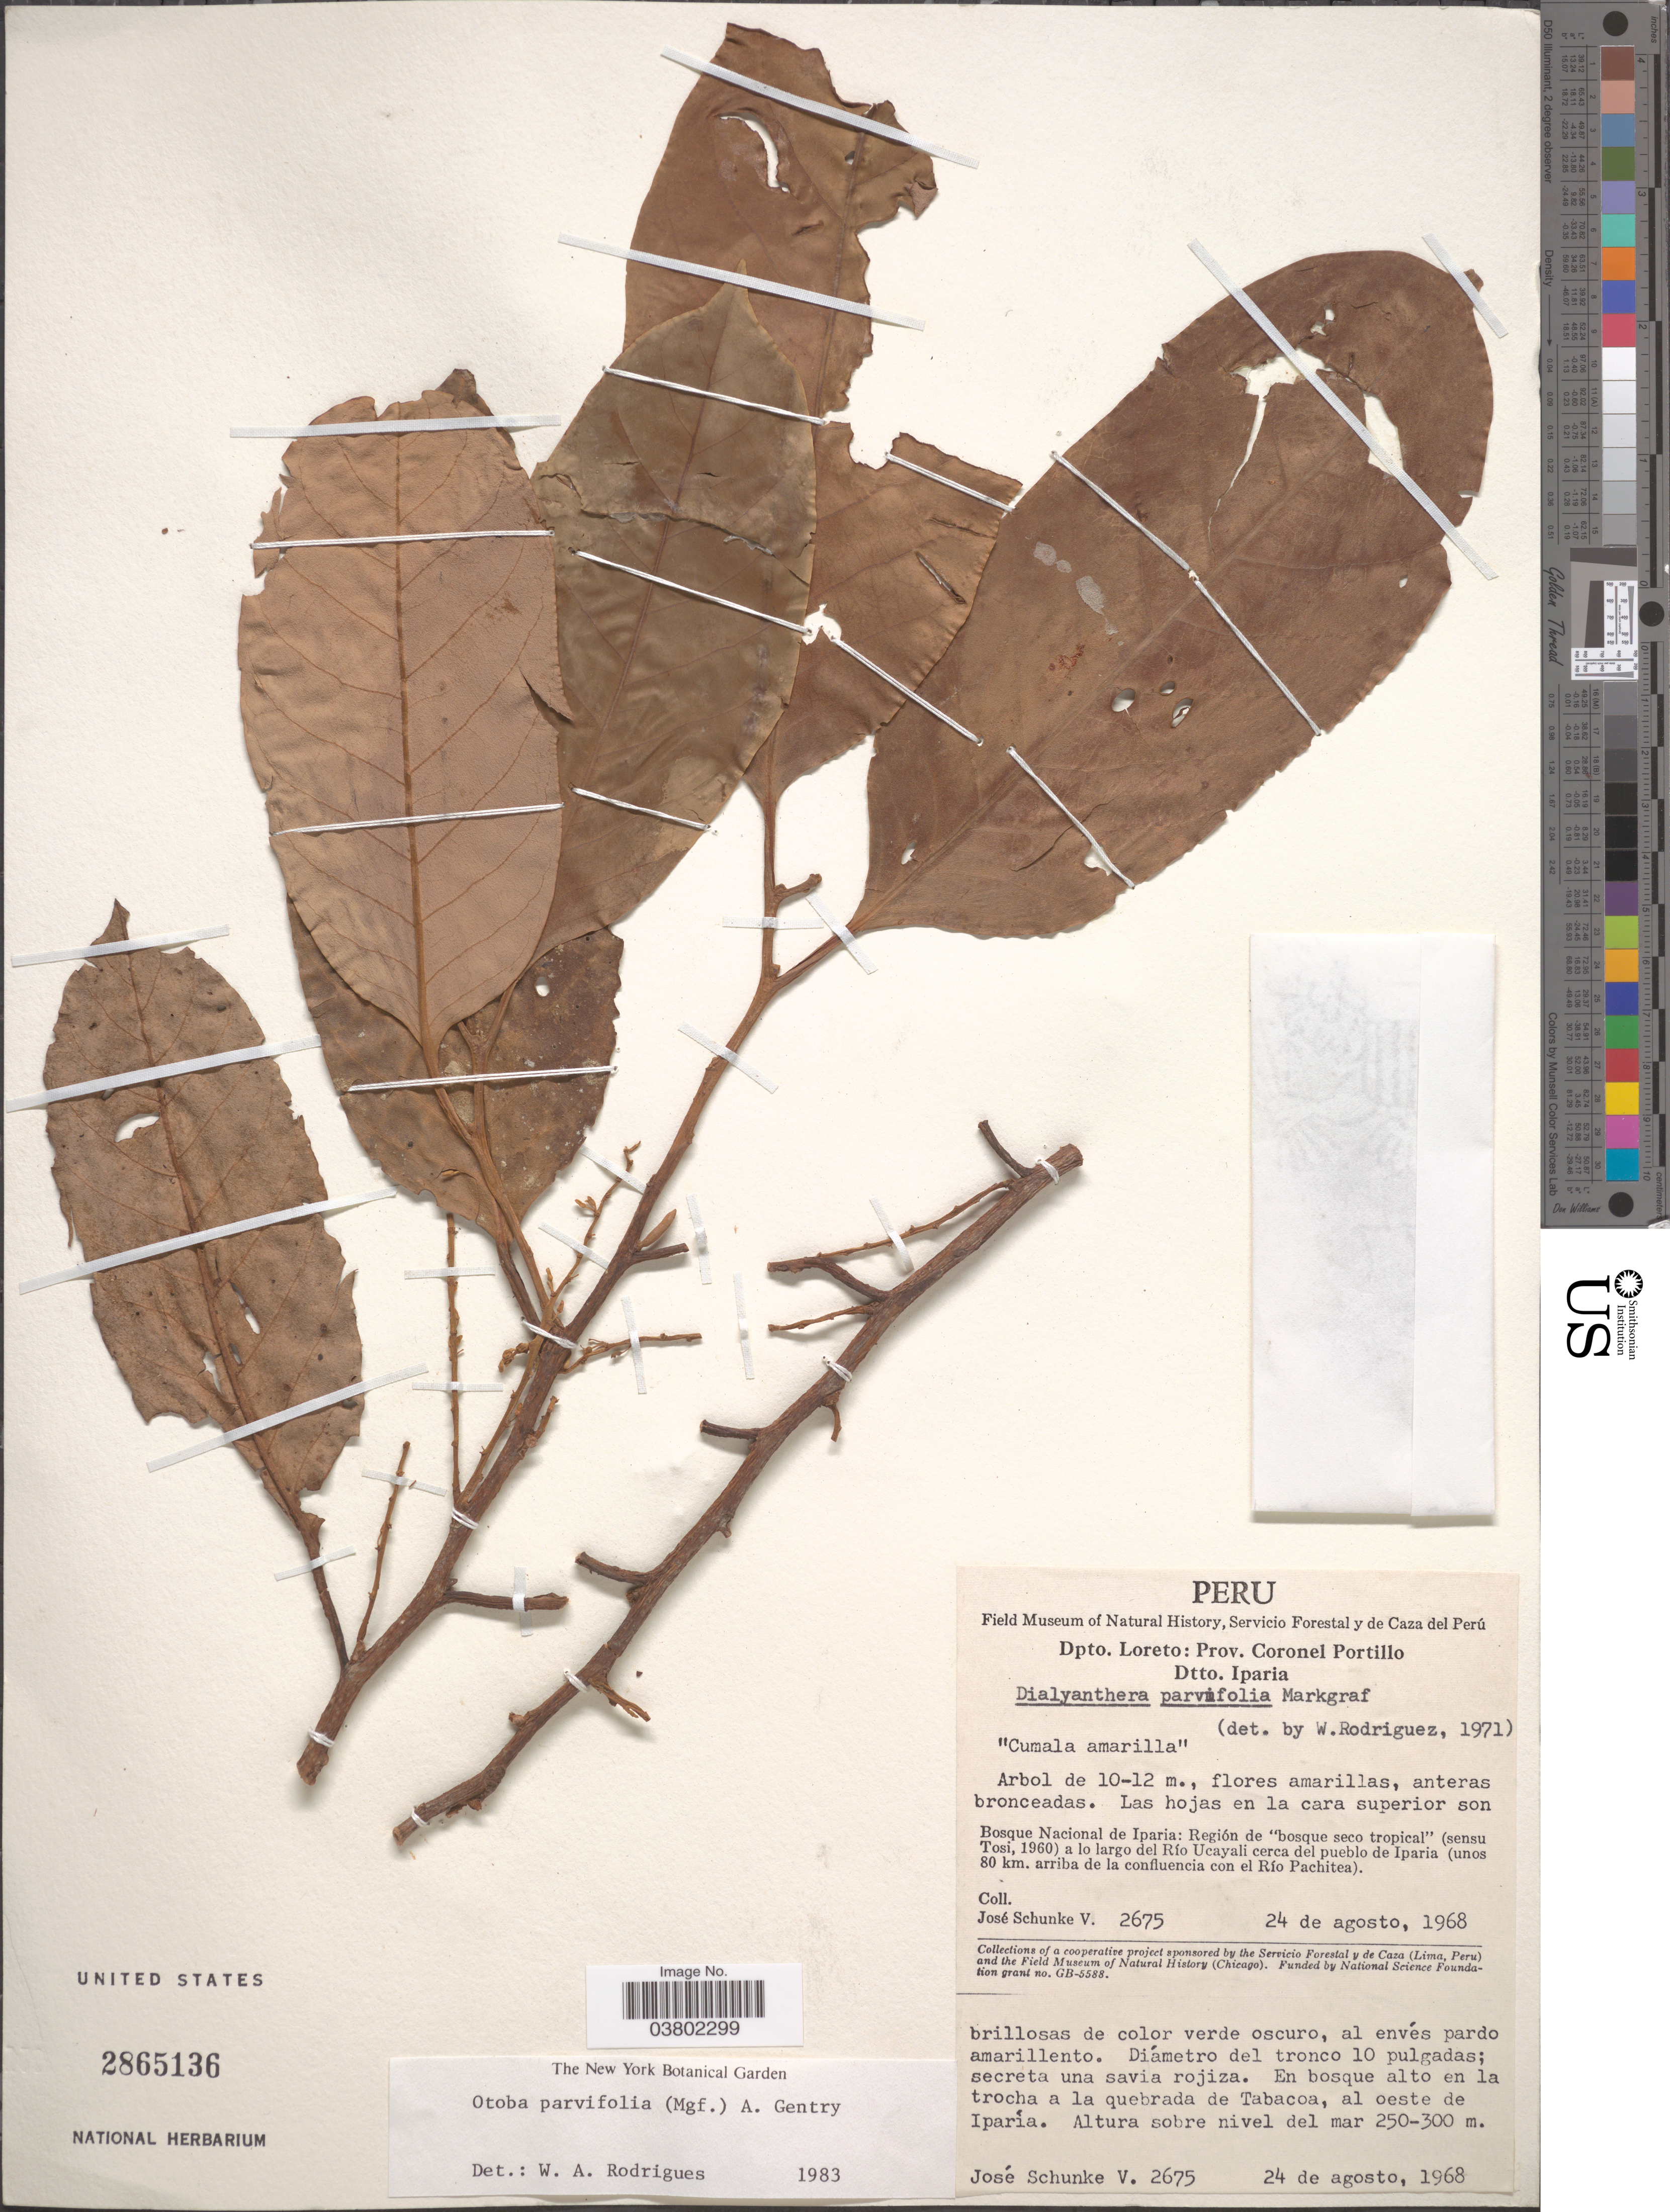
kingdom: Plantae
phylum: Tracheophyta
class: Magnoliopsida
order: Magnoliales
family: Myristicaceae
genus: Otoba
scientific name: Otoba parvifolia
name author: (Markgr.) A.H. Gentry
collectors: J. Schunke Vigo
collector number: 2675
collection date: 1968-08-24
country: Peru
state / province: Loreto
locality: Dpto. Loreto: Prov. Coronel Portillo, Dtto. Iparia. Bosque Nacional de Iparia: Región de "bosque seco tropical" (sensu Tosi, 1960) a lo largo del Río Ucayali cerca del pueblo de Iparia (unos 80 km. arriba de la confluencia con el Río Pachitea). En bosque alto en la trocha a la quebrada de Tabacoa, al oeste de Iparía.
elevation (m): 250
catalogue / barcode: US 2865136